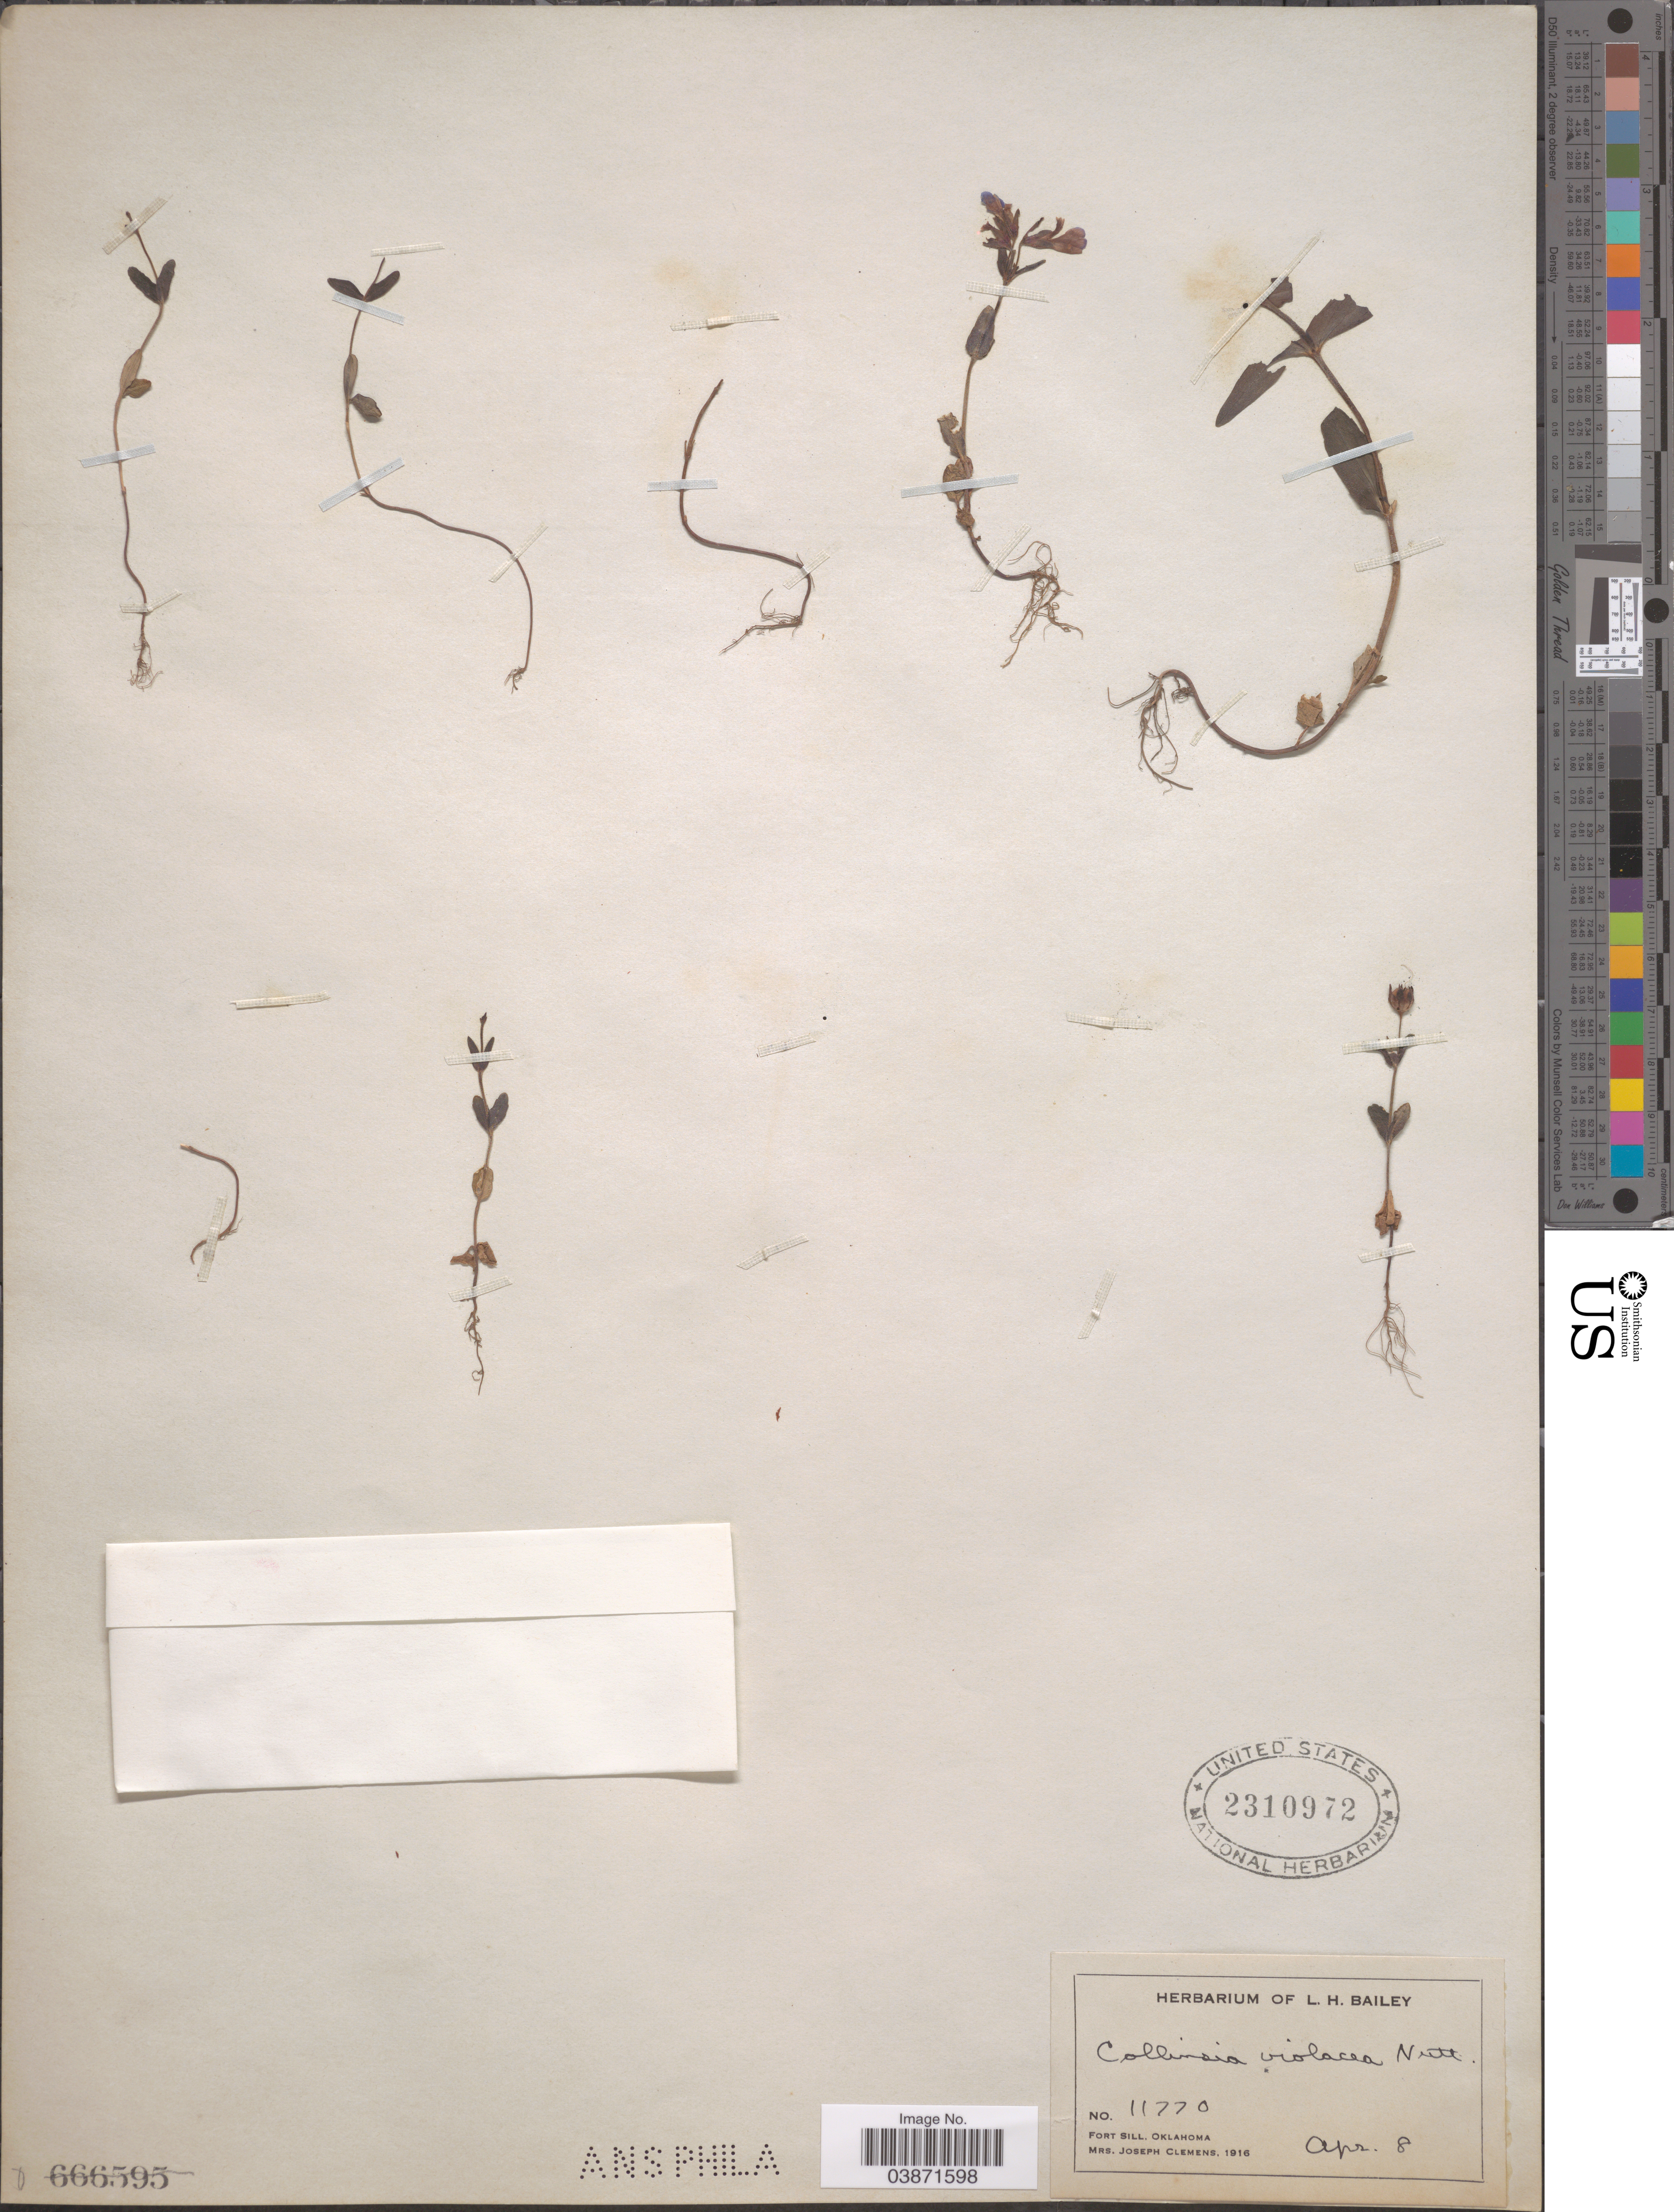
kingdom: Plantae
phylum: Tracheophyta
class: Magnoliopsida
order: Lamiales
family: Plantaginaceae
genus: Collinsia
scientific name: Collinsia violacea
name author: Nutt.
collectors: J. Clemens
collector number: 11770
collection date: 1916-04-08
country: United States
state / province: Oklahoma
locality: Fort Sill.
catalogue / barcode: US 2310972